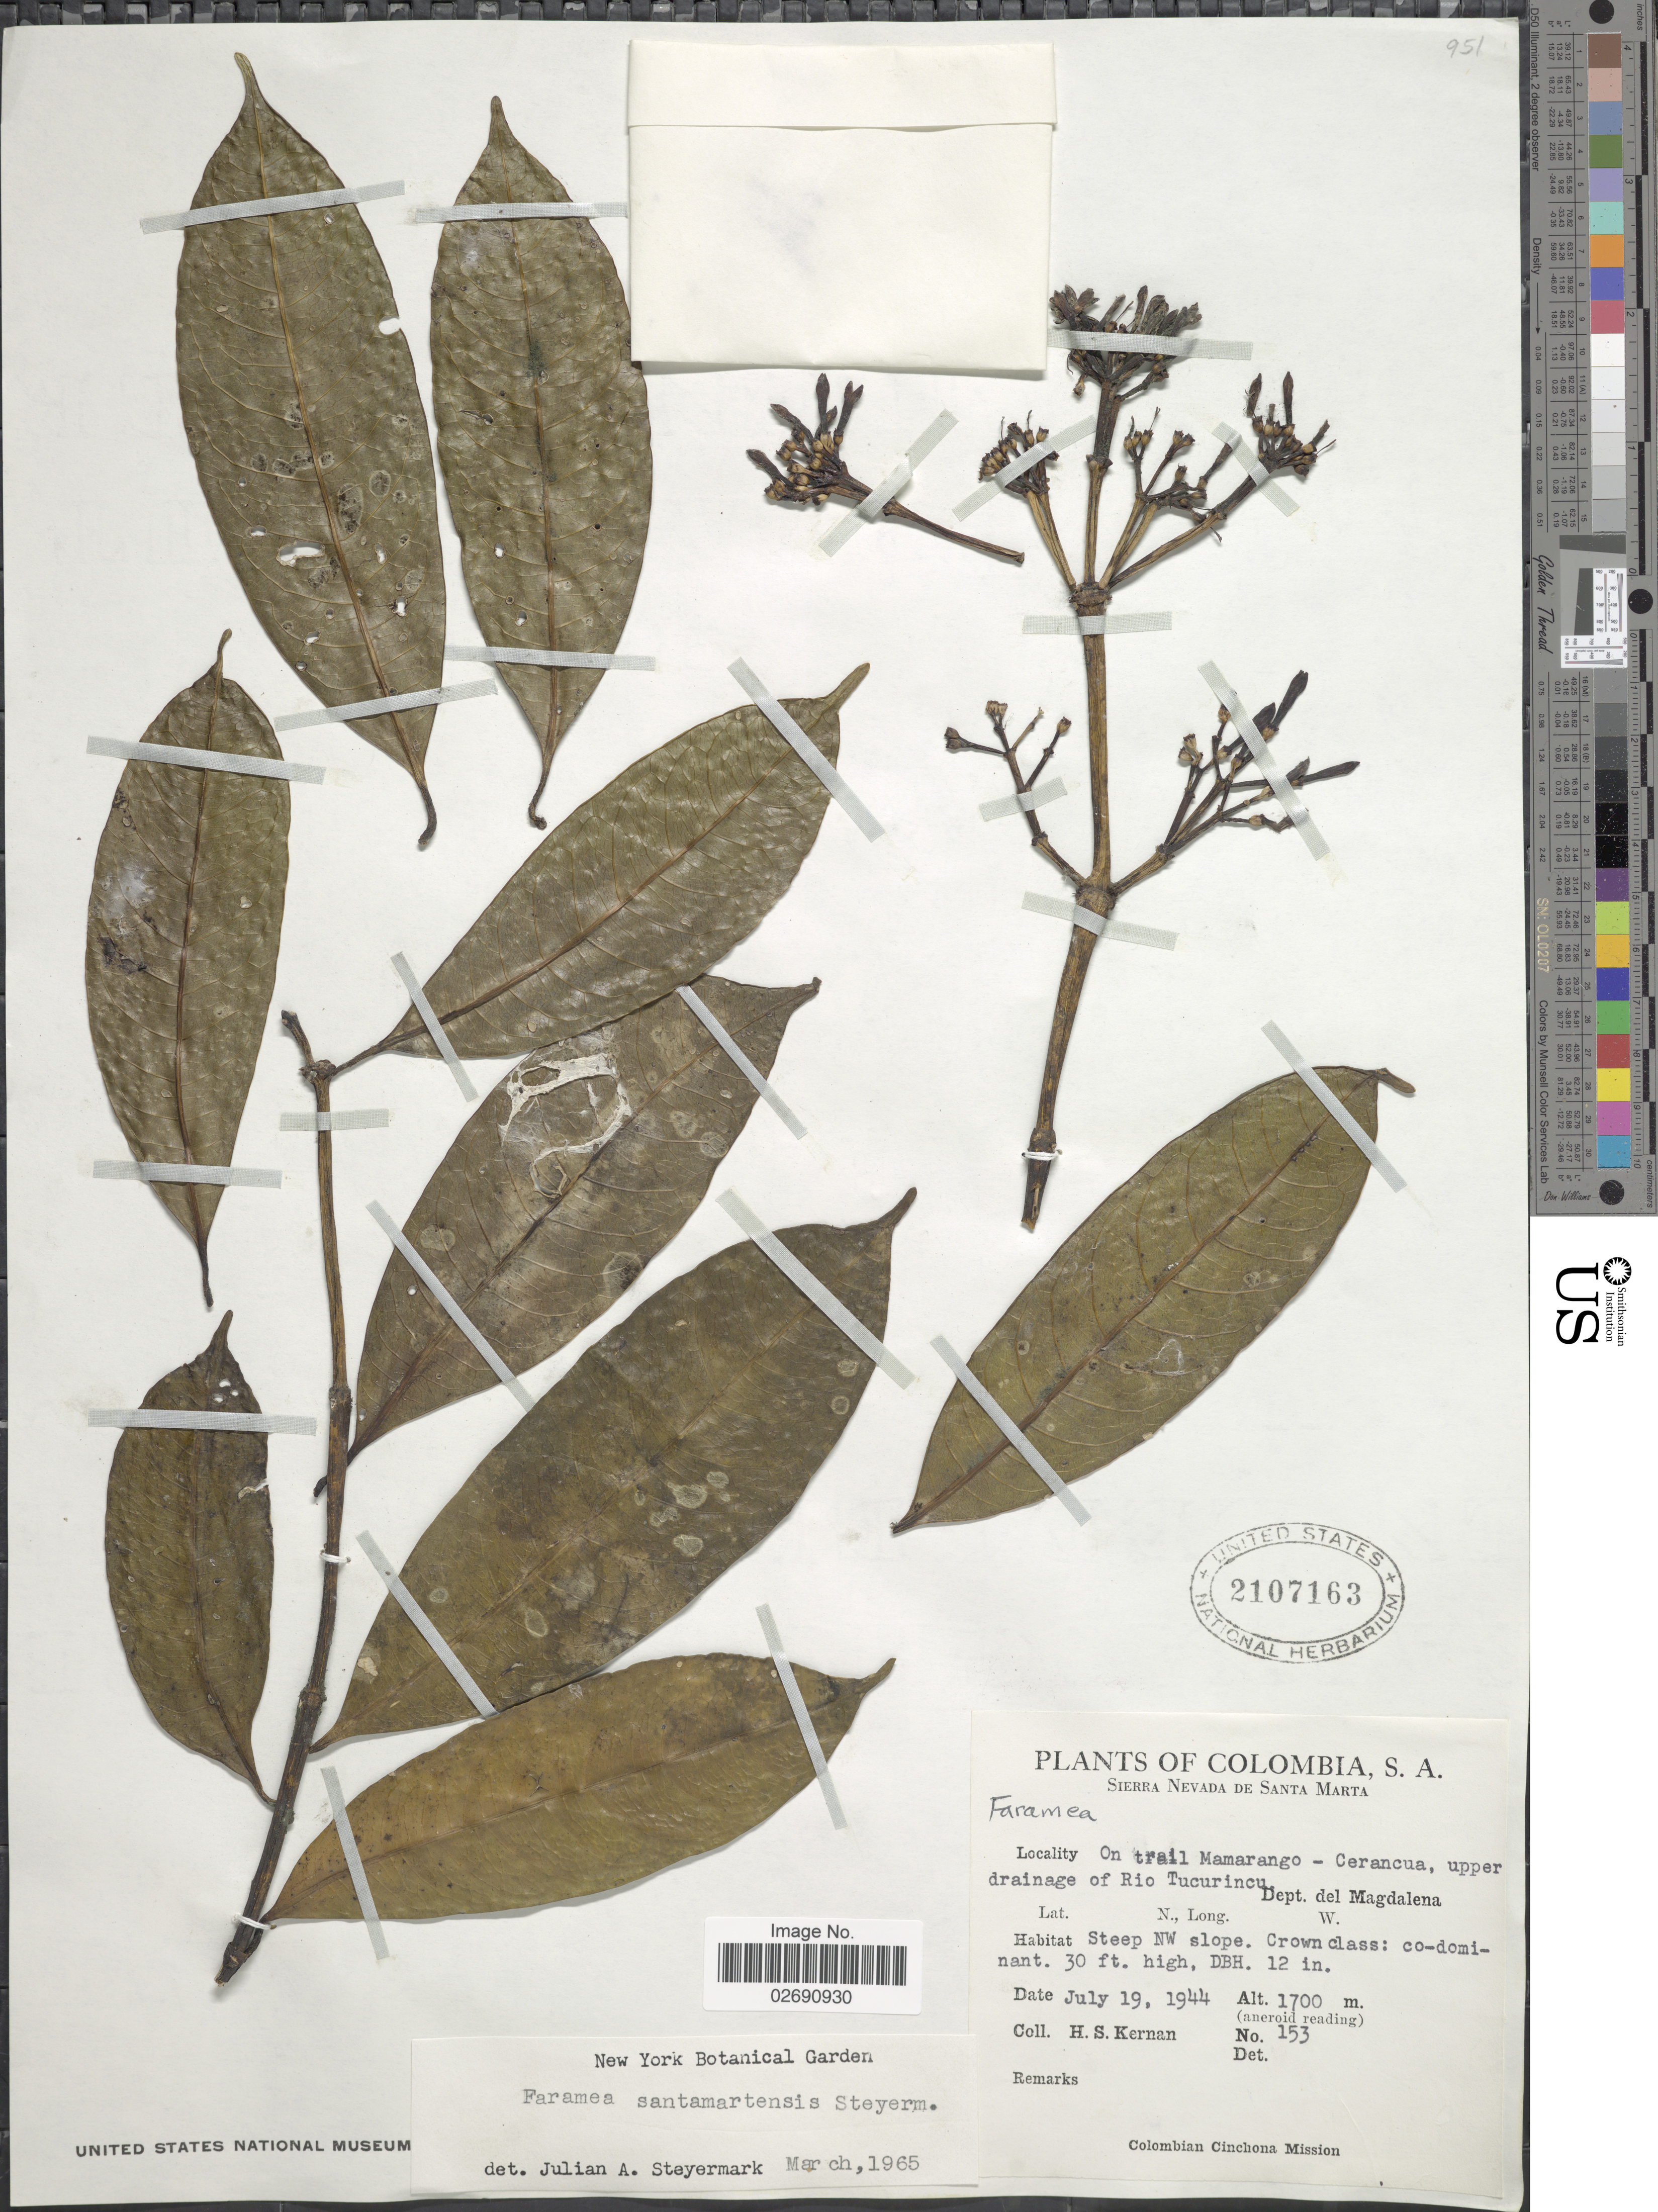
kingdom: Plantae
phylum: Tracheophyta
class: Magnoliopsida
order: Gentianales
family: Rubiaceae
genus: Faramea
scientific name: Faramea santamartensis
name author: Steyerm.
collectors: H. Kernan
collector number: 153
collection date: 1944-07-19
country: Colombia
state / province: Magdalena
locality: Sierra Nevada de Santa Marta. On trail Mamarango-Cerancua, upper drainage of Rio Tucurincu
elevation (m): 1700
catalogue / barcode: US 2107163